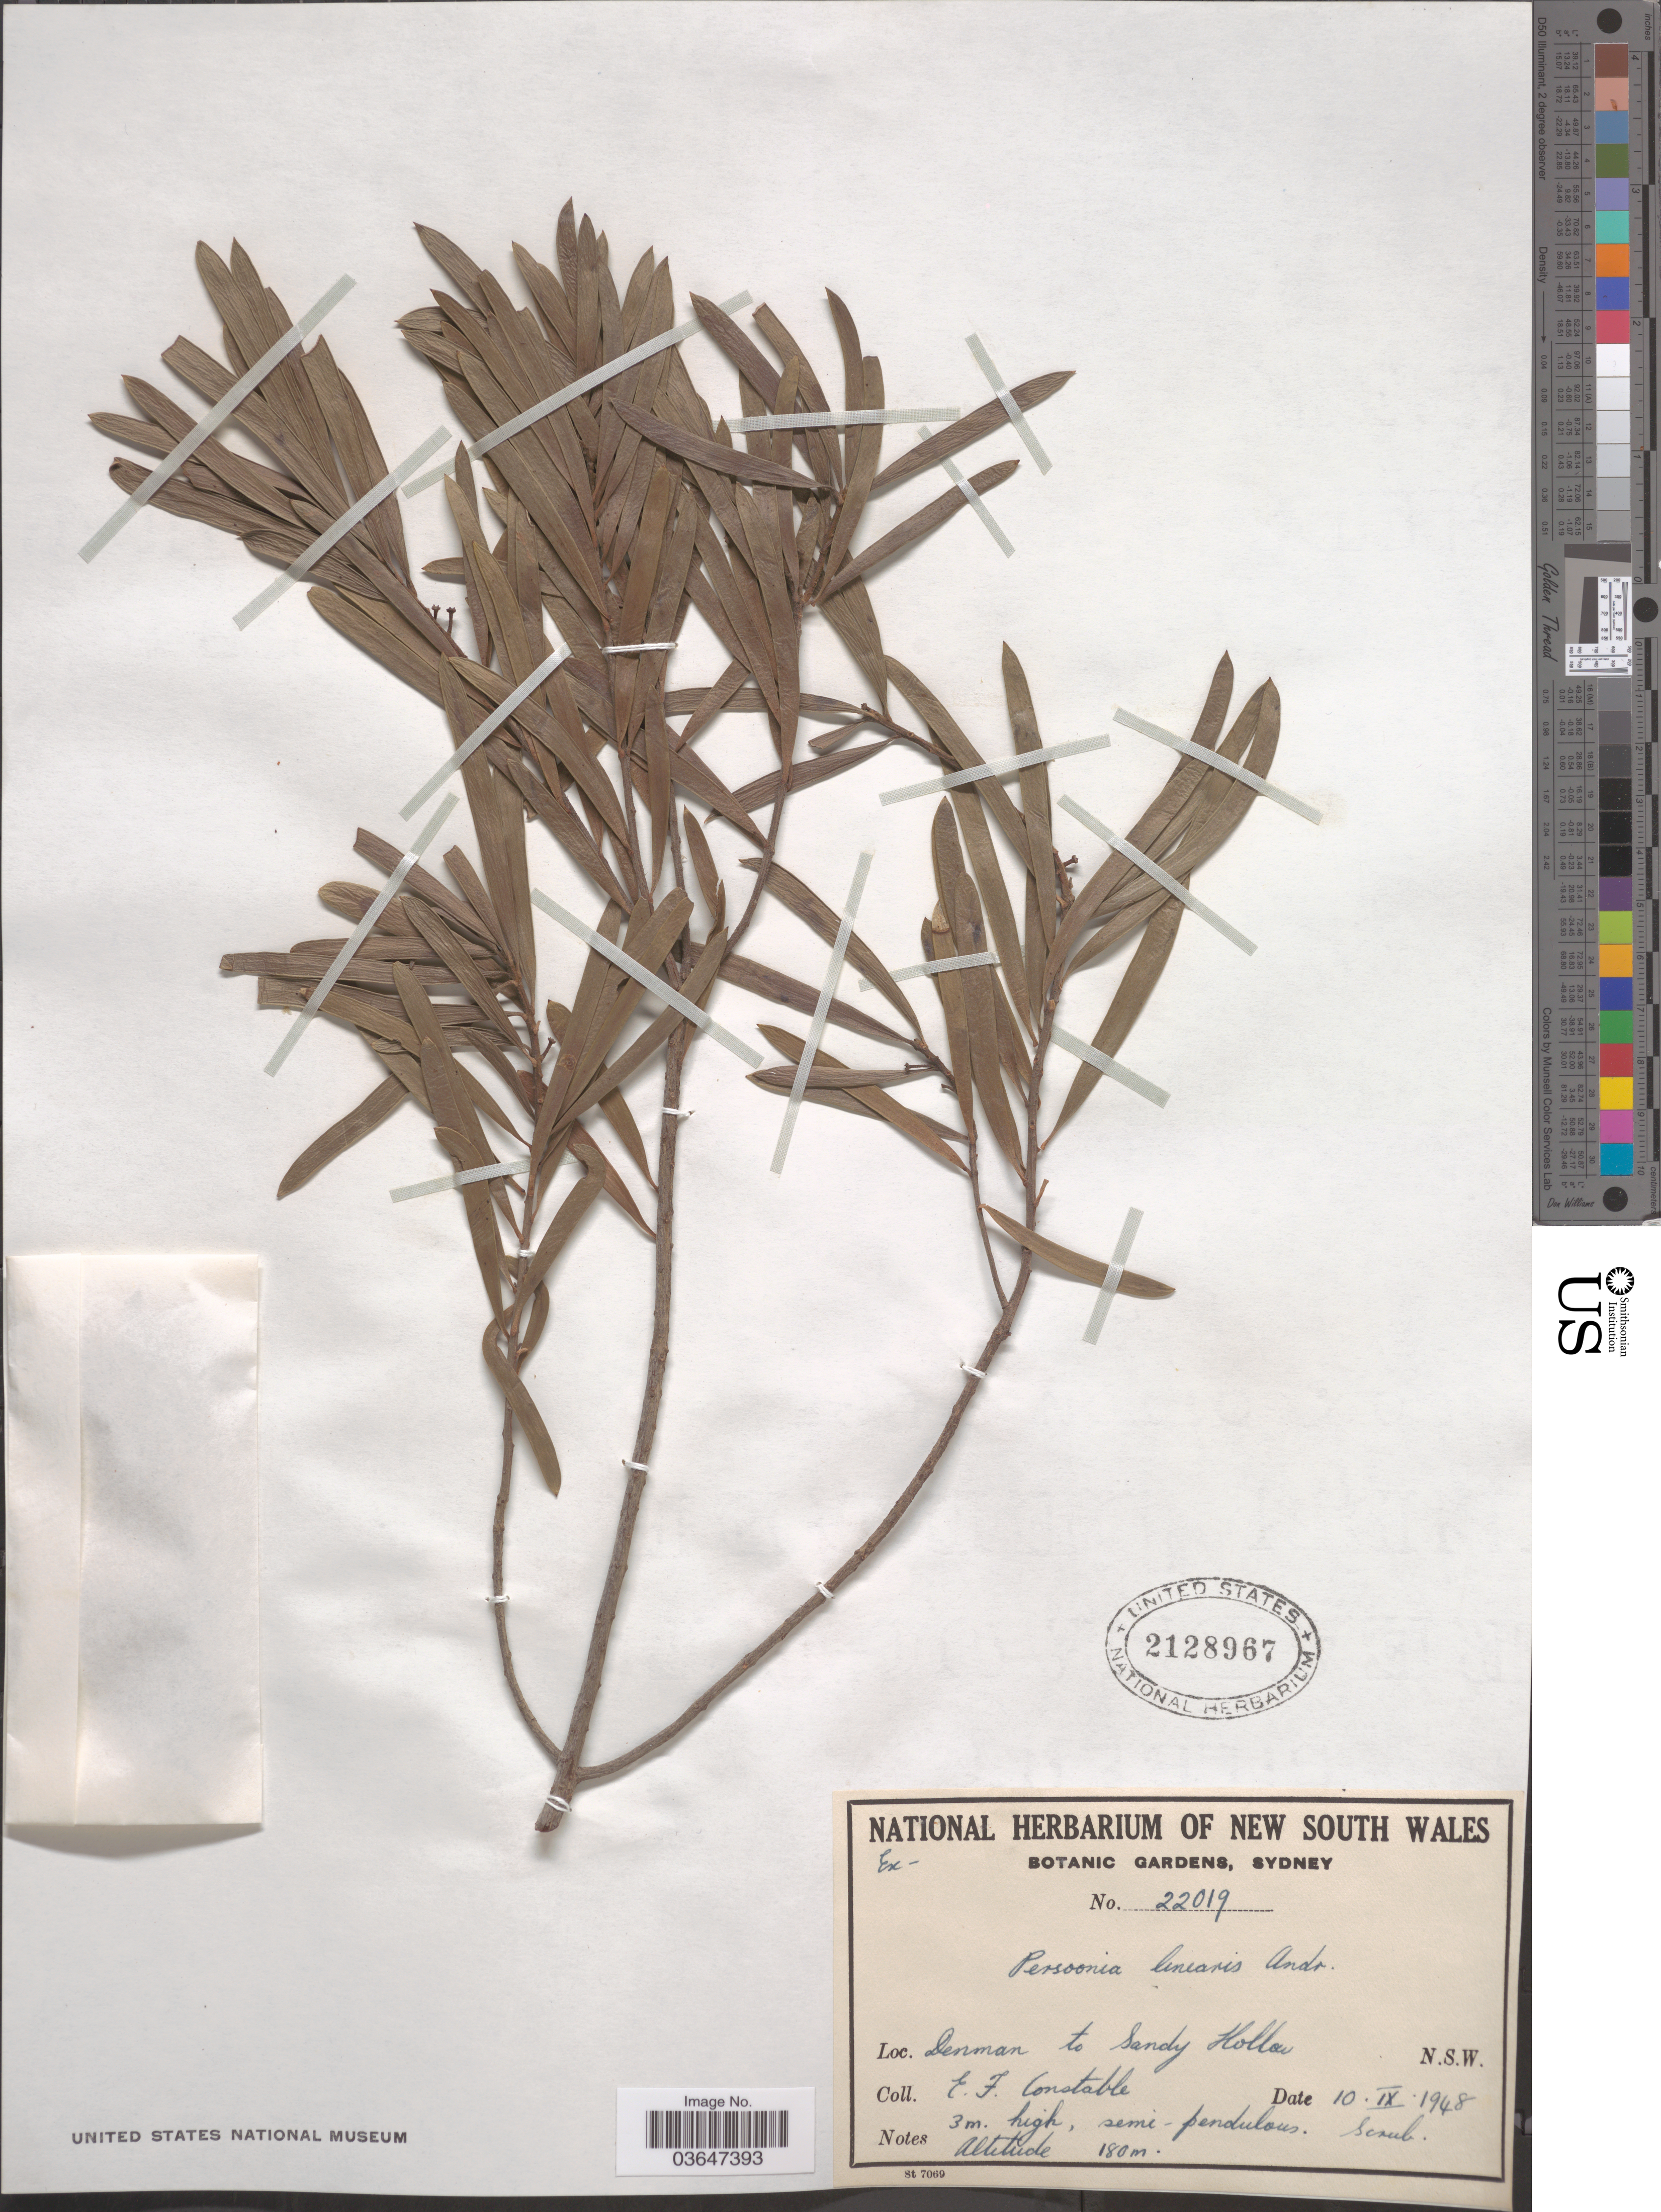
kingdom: Plantae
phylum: Tracheophyta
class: Magnoliopsida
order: Proteales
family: Proteaceae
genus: Persoonia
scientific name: Persoonia linearis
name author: Andrews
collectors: E. F. Constable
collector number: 22019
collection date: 1948-09-10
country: Australia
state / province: New South Wales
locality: Denman to Sandy Hollow.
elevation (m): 180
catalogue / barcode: US 2128967